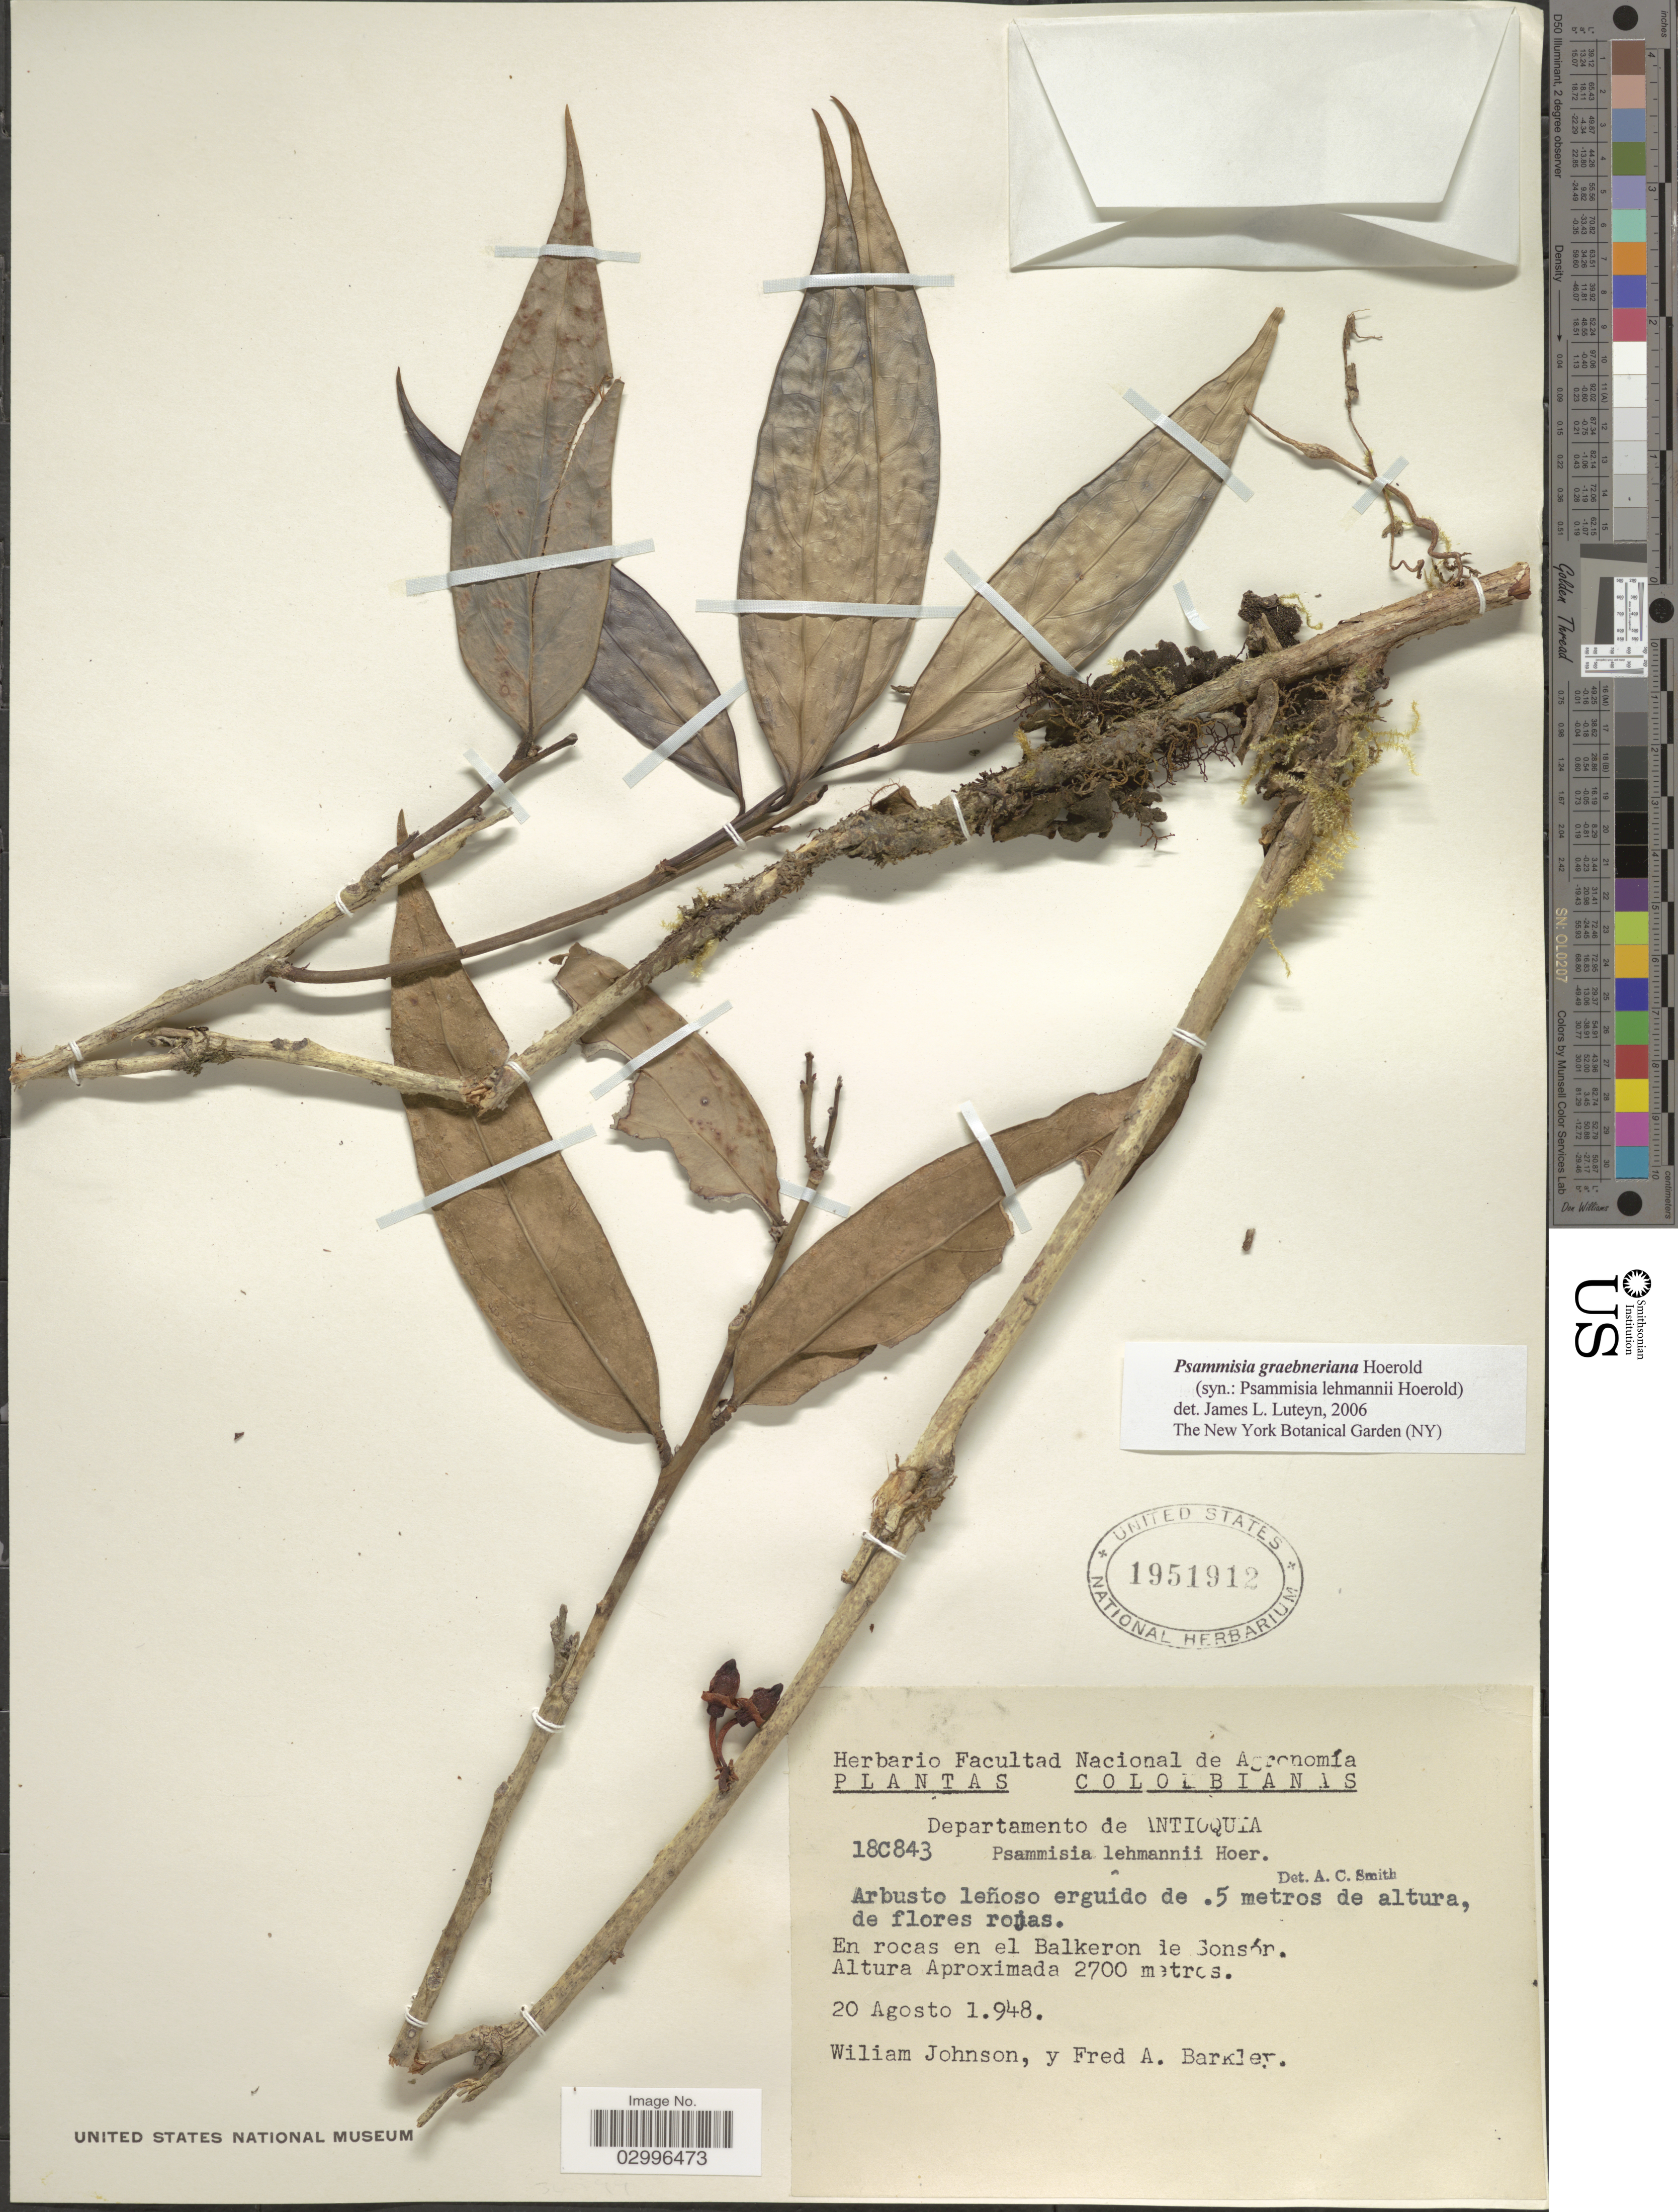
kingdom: Plantae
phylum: Tracheophyta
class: Magnoliopsida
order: Ericales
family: Ericaceae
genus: Psammisia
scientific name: Psammisia graebneriana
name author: Hoerold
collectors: W. M. Johnson & F. A. Barkley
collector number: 180843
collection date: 1948-08-20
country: Colombia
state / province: Antioquia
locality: Departamento de Antioquia. En rocas en el Balkeron de Sonsór.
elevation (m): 2700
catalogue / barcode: US 1951912